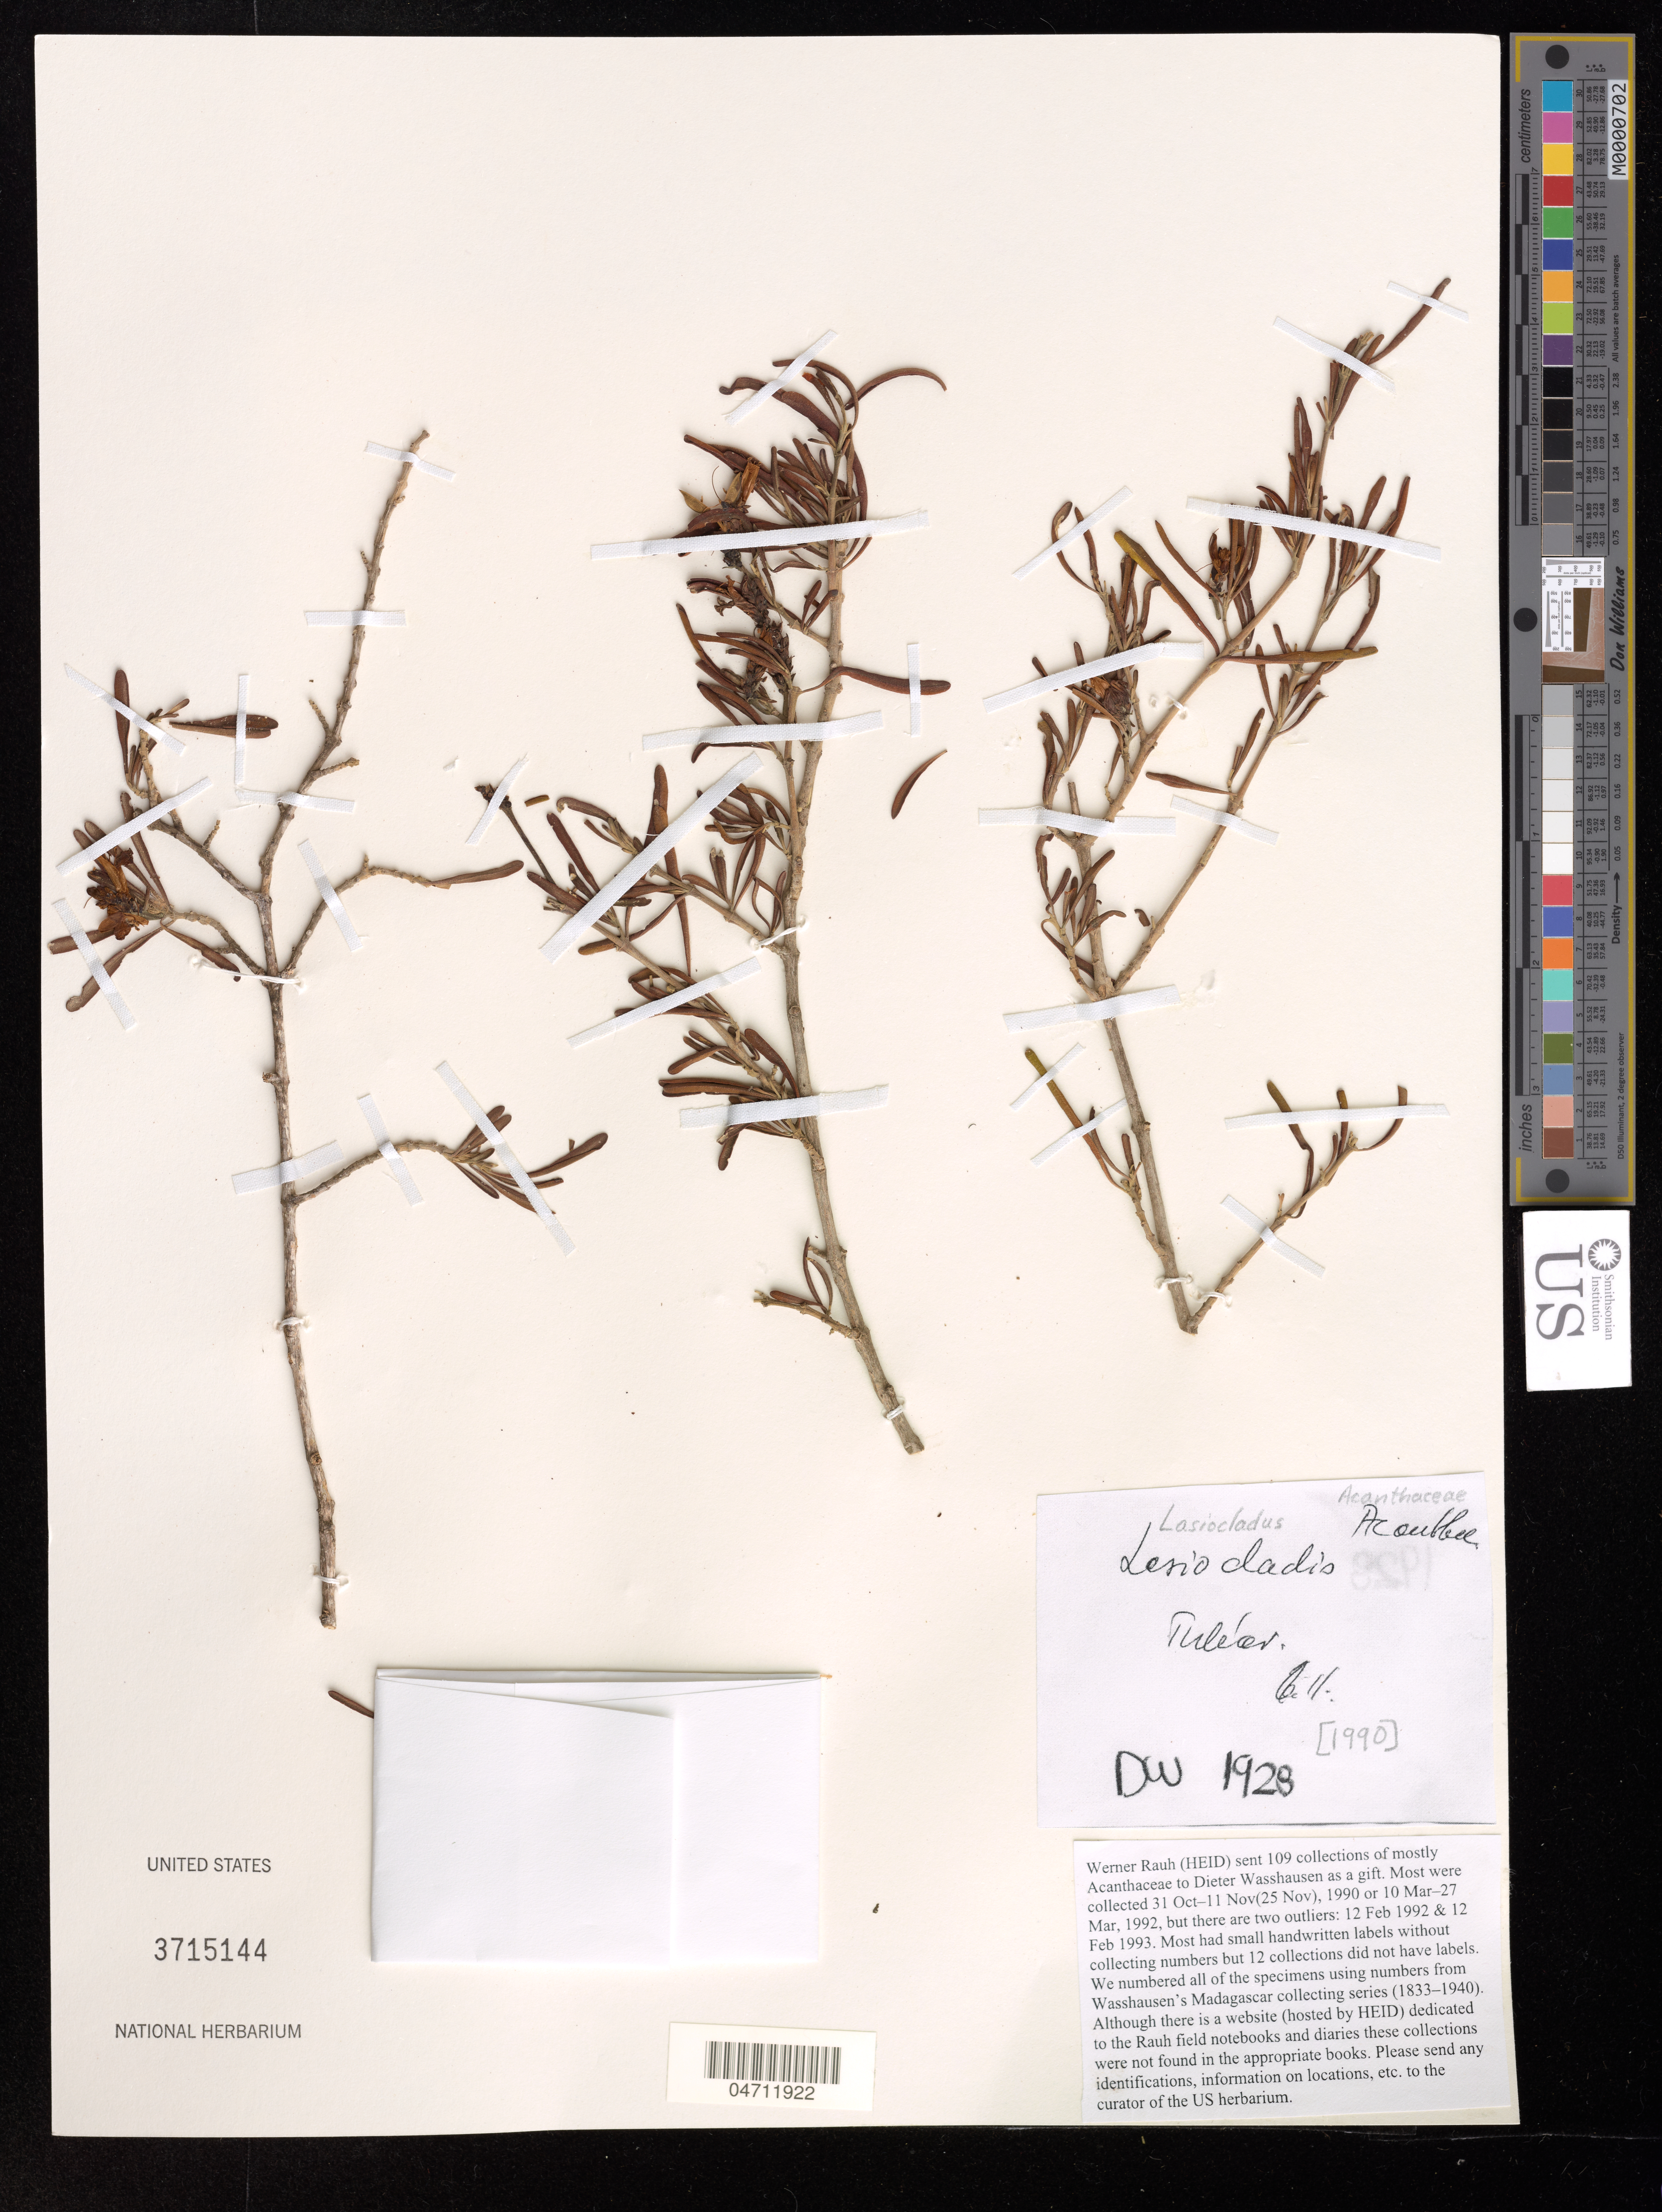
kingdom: Plantae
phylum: Tracheophyta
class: Magnoliopsida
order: Lamiales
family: Acanthaceae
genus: Lasiocladus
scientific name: Lasiocladus sp.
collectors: W. Rauh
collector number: DW 1928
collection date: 1990-11-06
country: Madagascar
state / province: Atsimo-Andrefana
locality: Toliara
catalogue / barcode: US 3715144